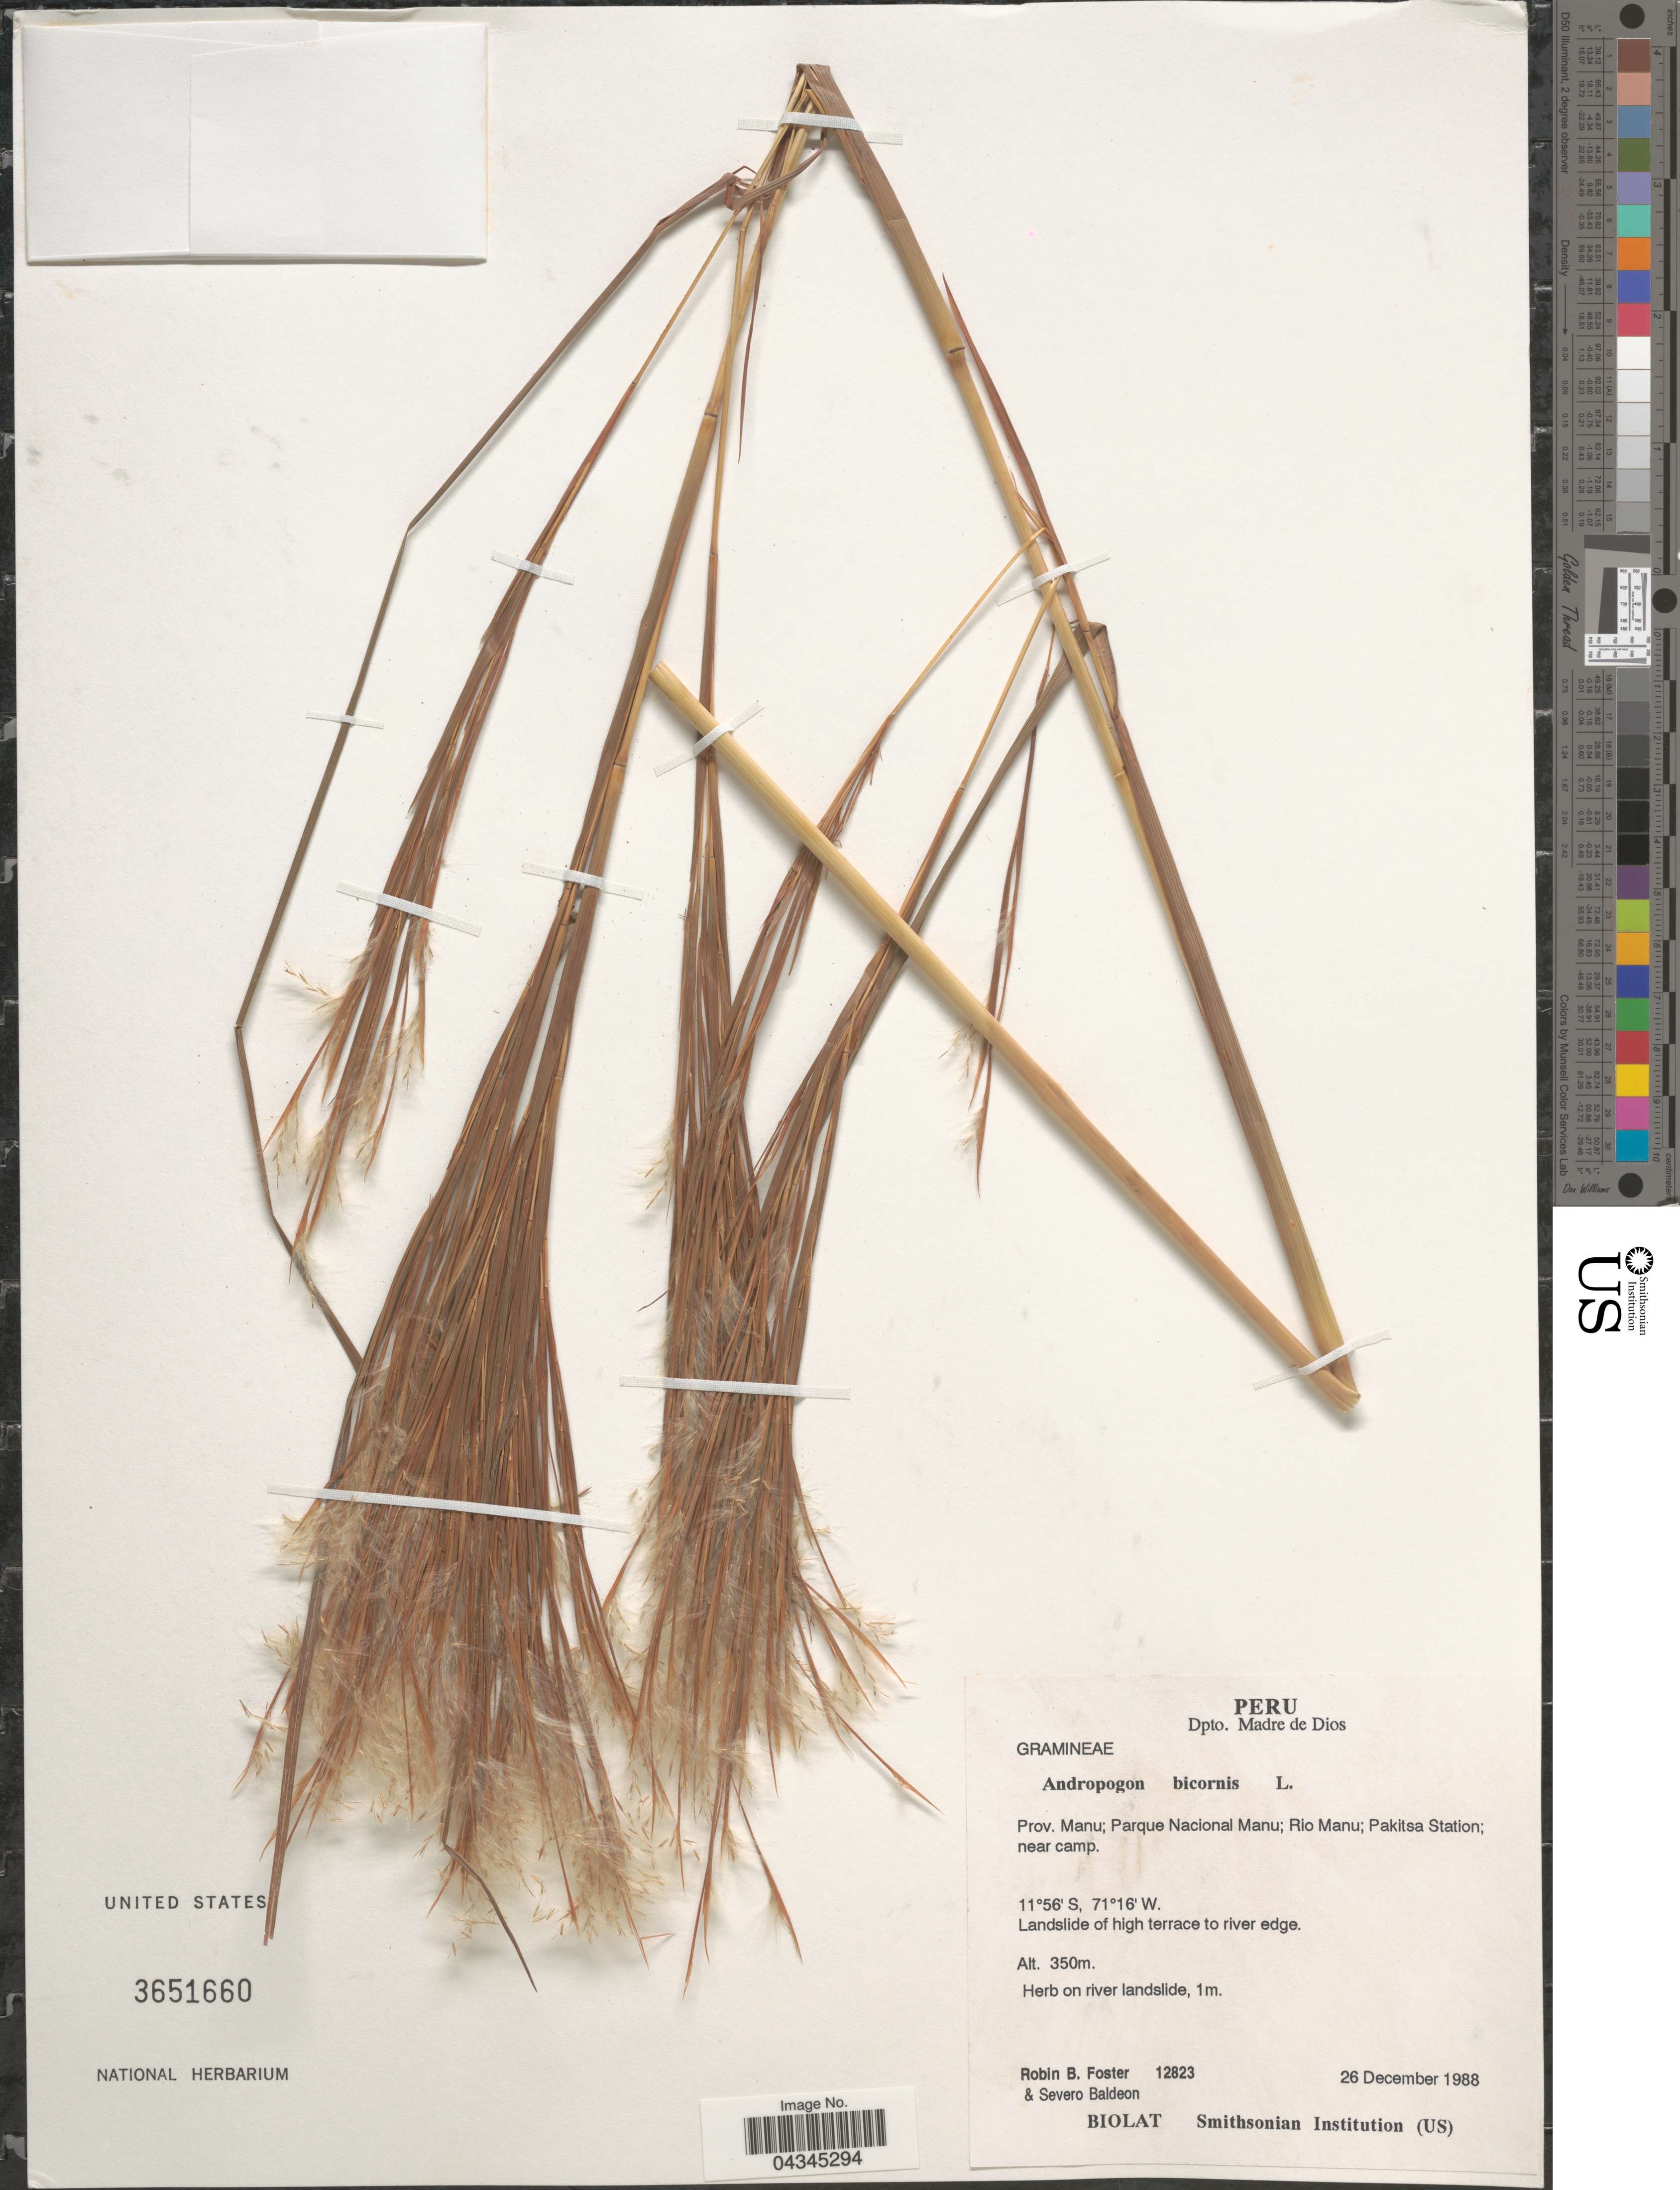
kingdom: Plantae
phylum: Tracheophyta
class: Liliopsida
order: Poales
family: Poaceae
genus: Andropogon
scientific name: Andropogon bicornis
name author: L.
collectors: R. B. Foster & S. Baldeon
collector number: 12823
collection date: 1988-12-26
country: Peru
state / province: Madre de Dios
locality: Dpto. Madre de Dios. Prov. Manu; Parque Nacional Manu; Rio Manu; Pakitsa Station; near camp.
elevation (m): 350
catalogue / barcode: US 3651660